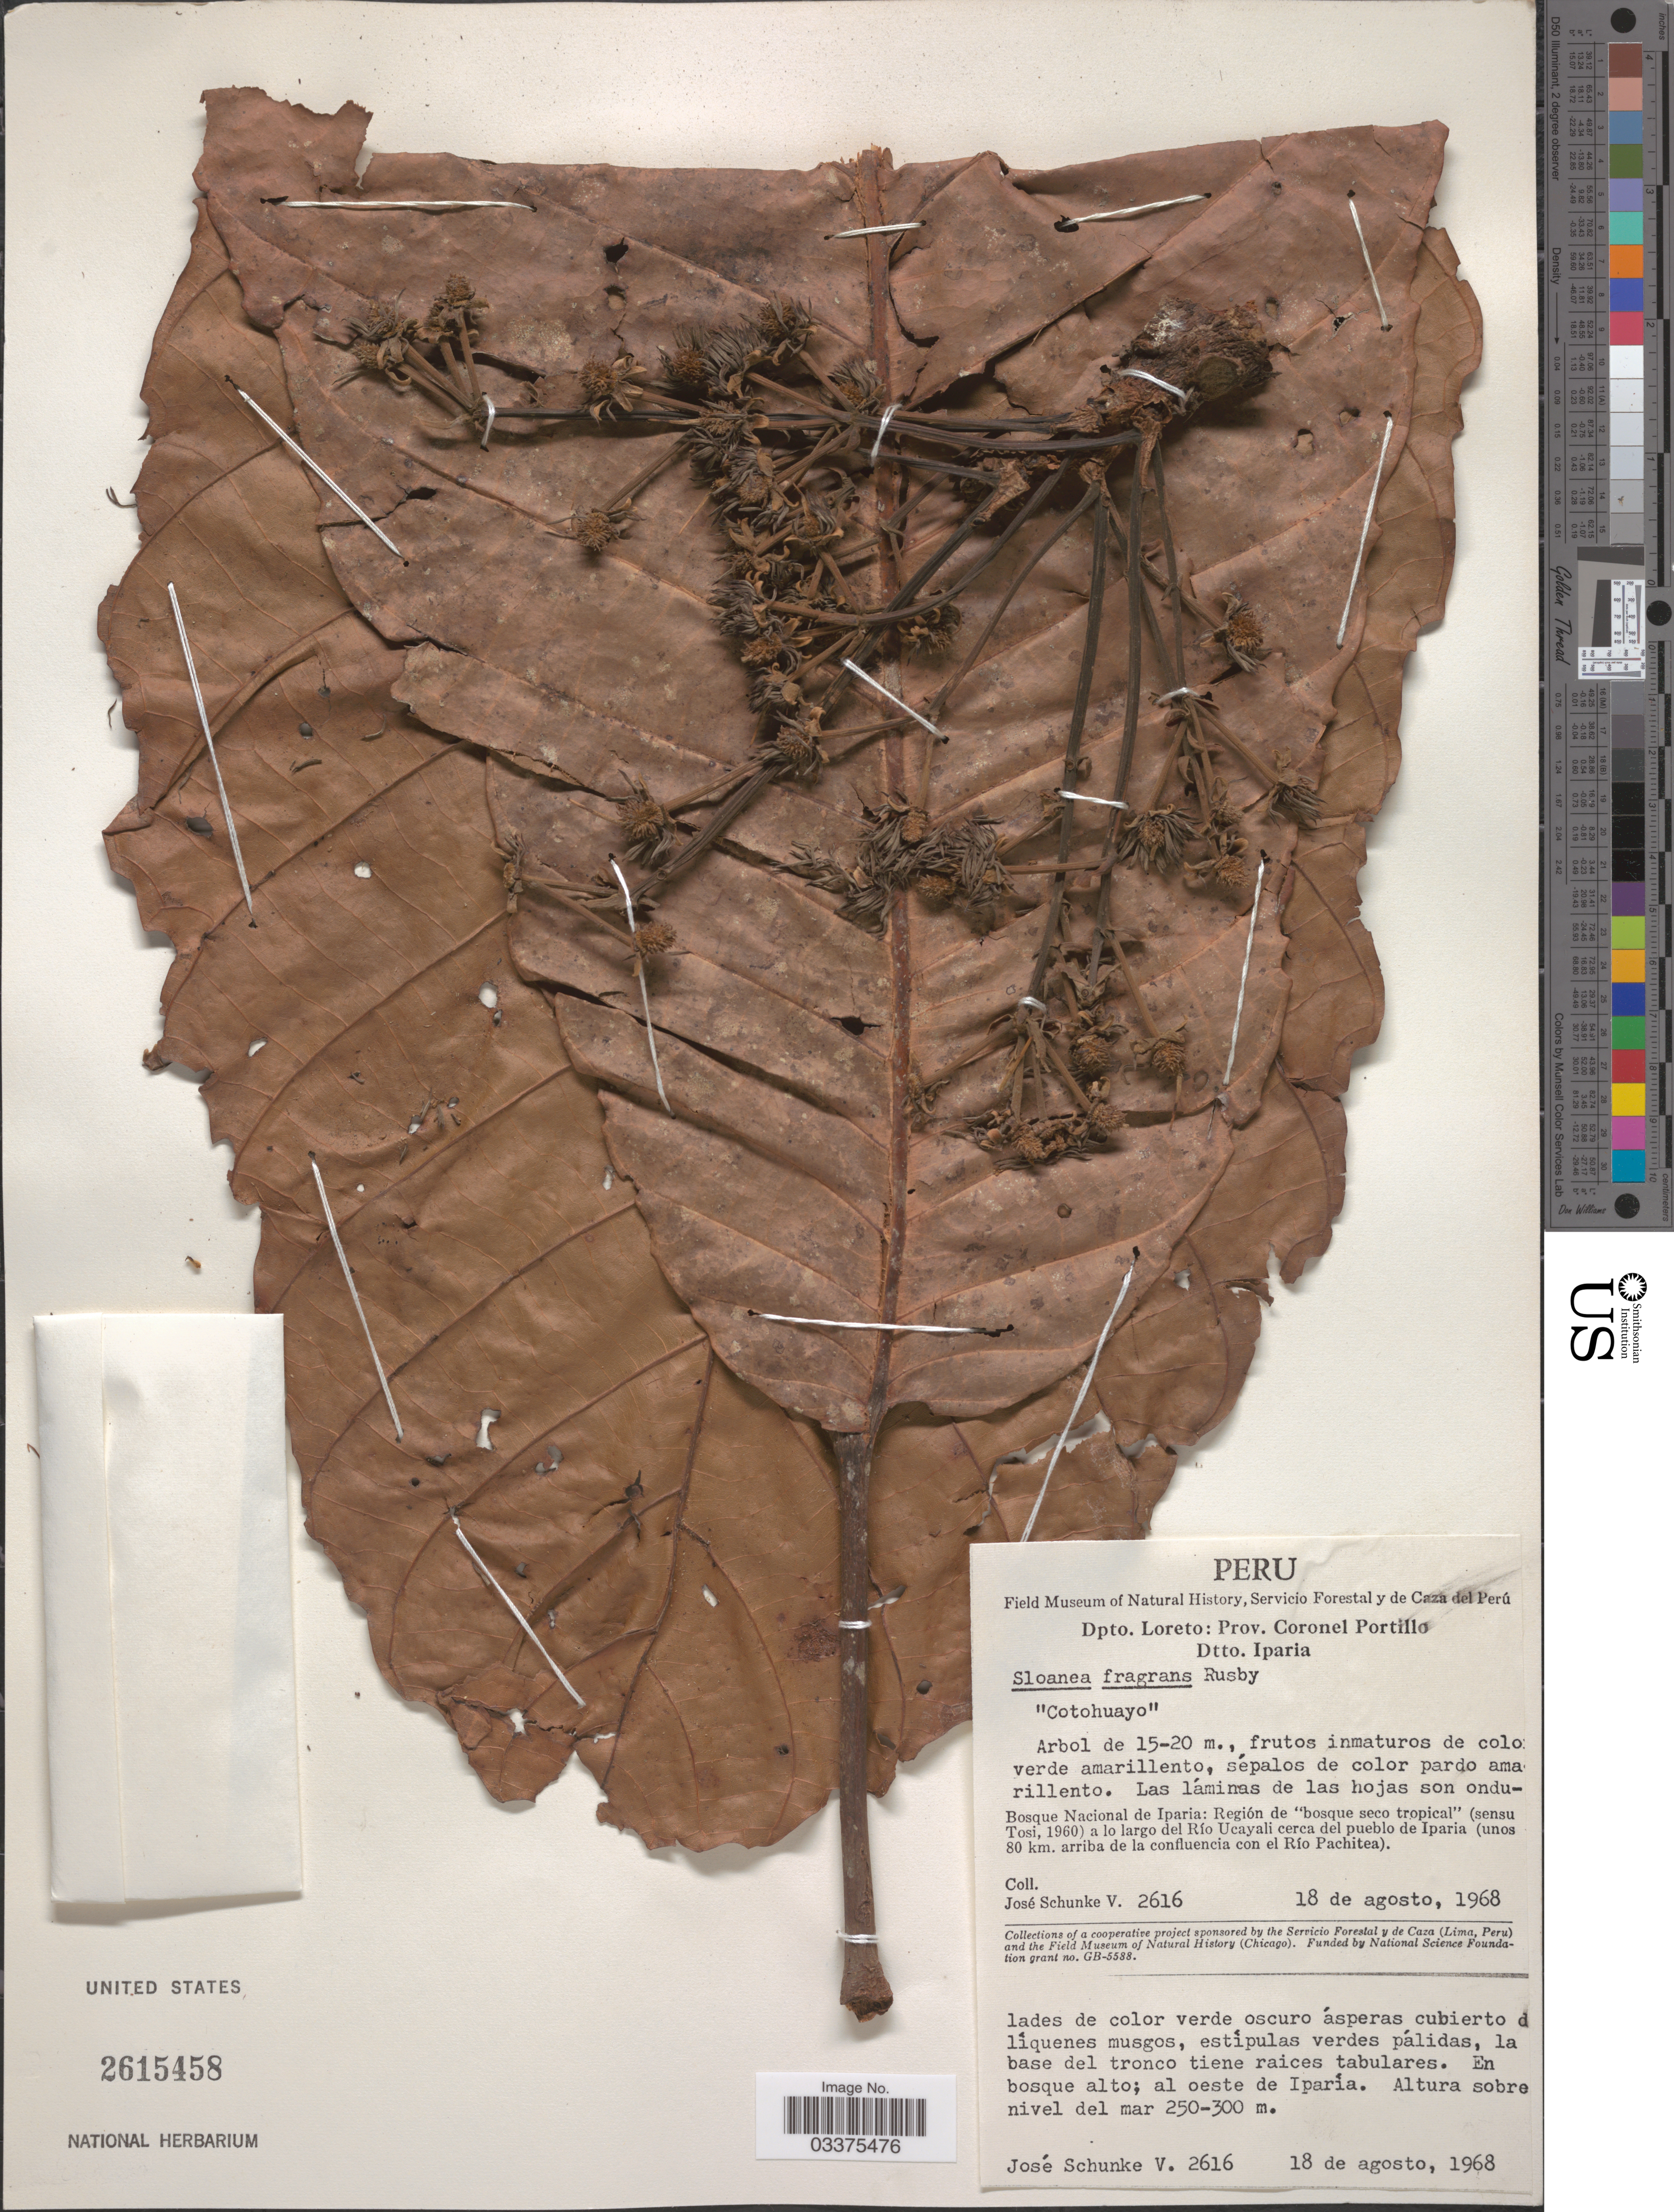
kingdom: Plantae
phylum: Tracheophyta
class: Magnoliopsida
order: Oxalidales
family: Elaeocarpaceae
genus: Sloanea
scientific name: Sloanea fragrans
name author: Rusby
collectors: J. Schunke Vigo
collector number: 2616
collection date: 1968-08-18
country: Peru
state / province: Loreto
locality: Dpto. Loreto: Prov. Coronel Portillo. Dtto. Iparia. Bosque Nacional de Iparia: Región de "bosque seco tropical" (sensu Tosi, 1960) a lo largo del Río Ucayali cerca del pueblo de Iparia (unos 80 km. arriba de la confluencia con el Río Pachitea). Al oeste de Iparía.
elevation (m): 250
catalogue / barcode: US 2615458